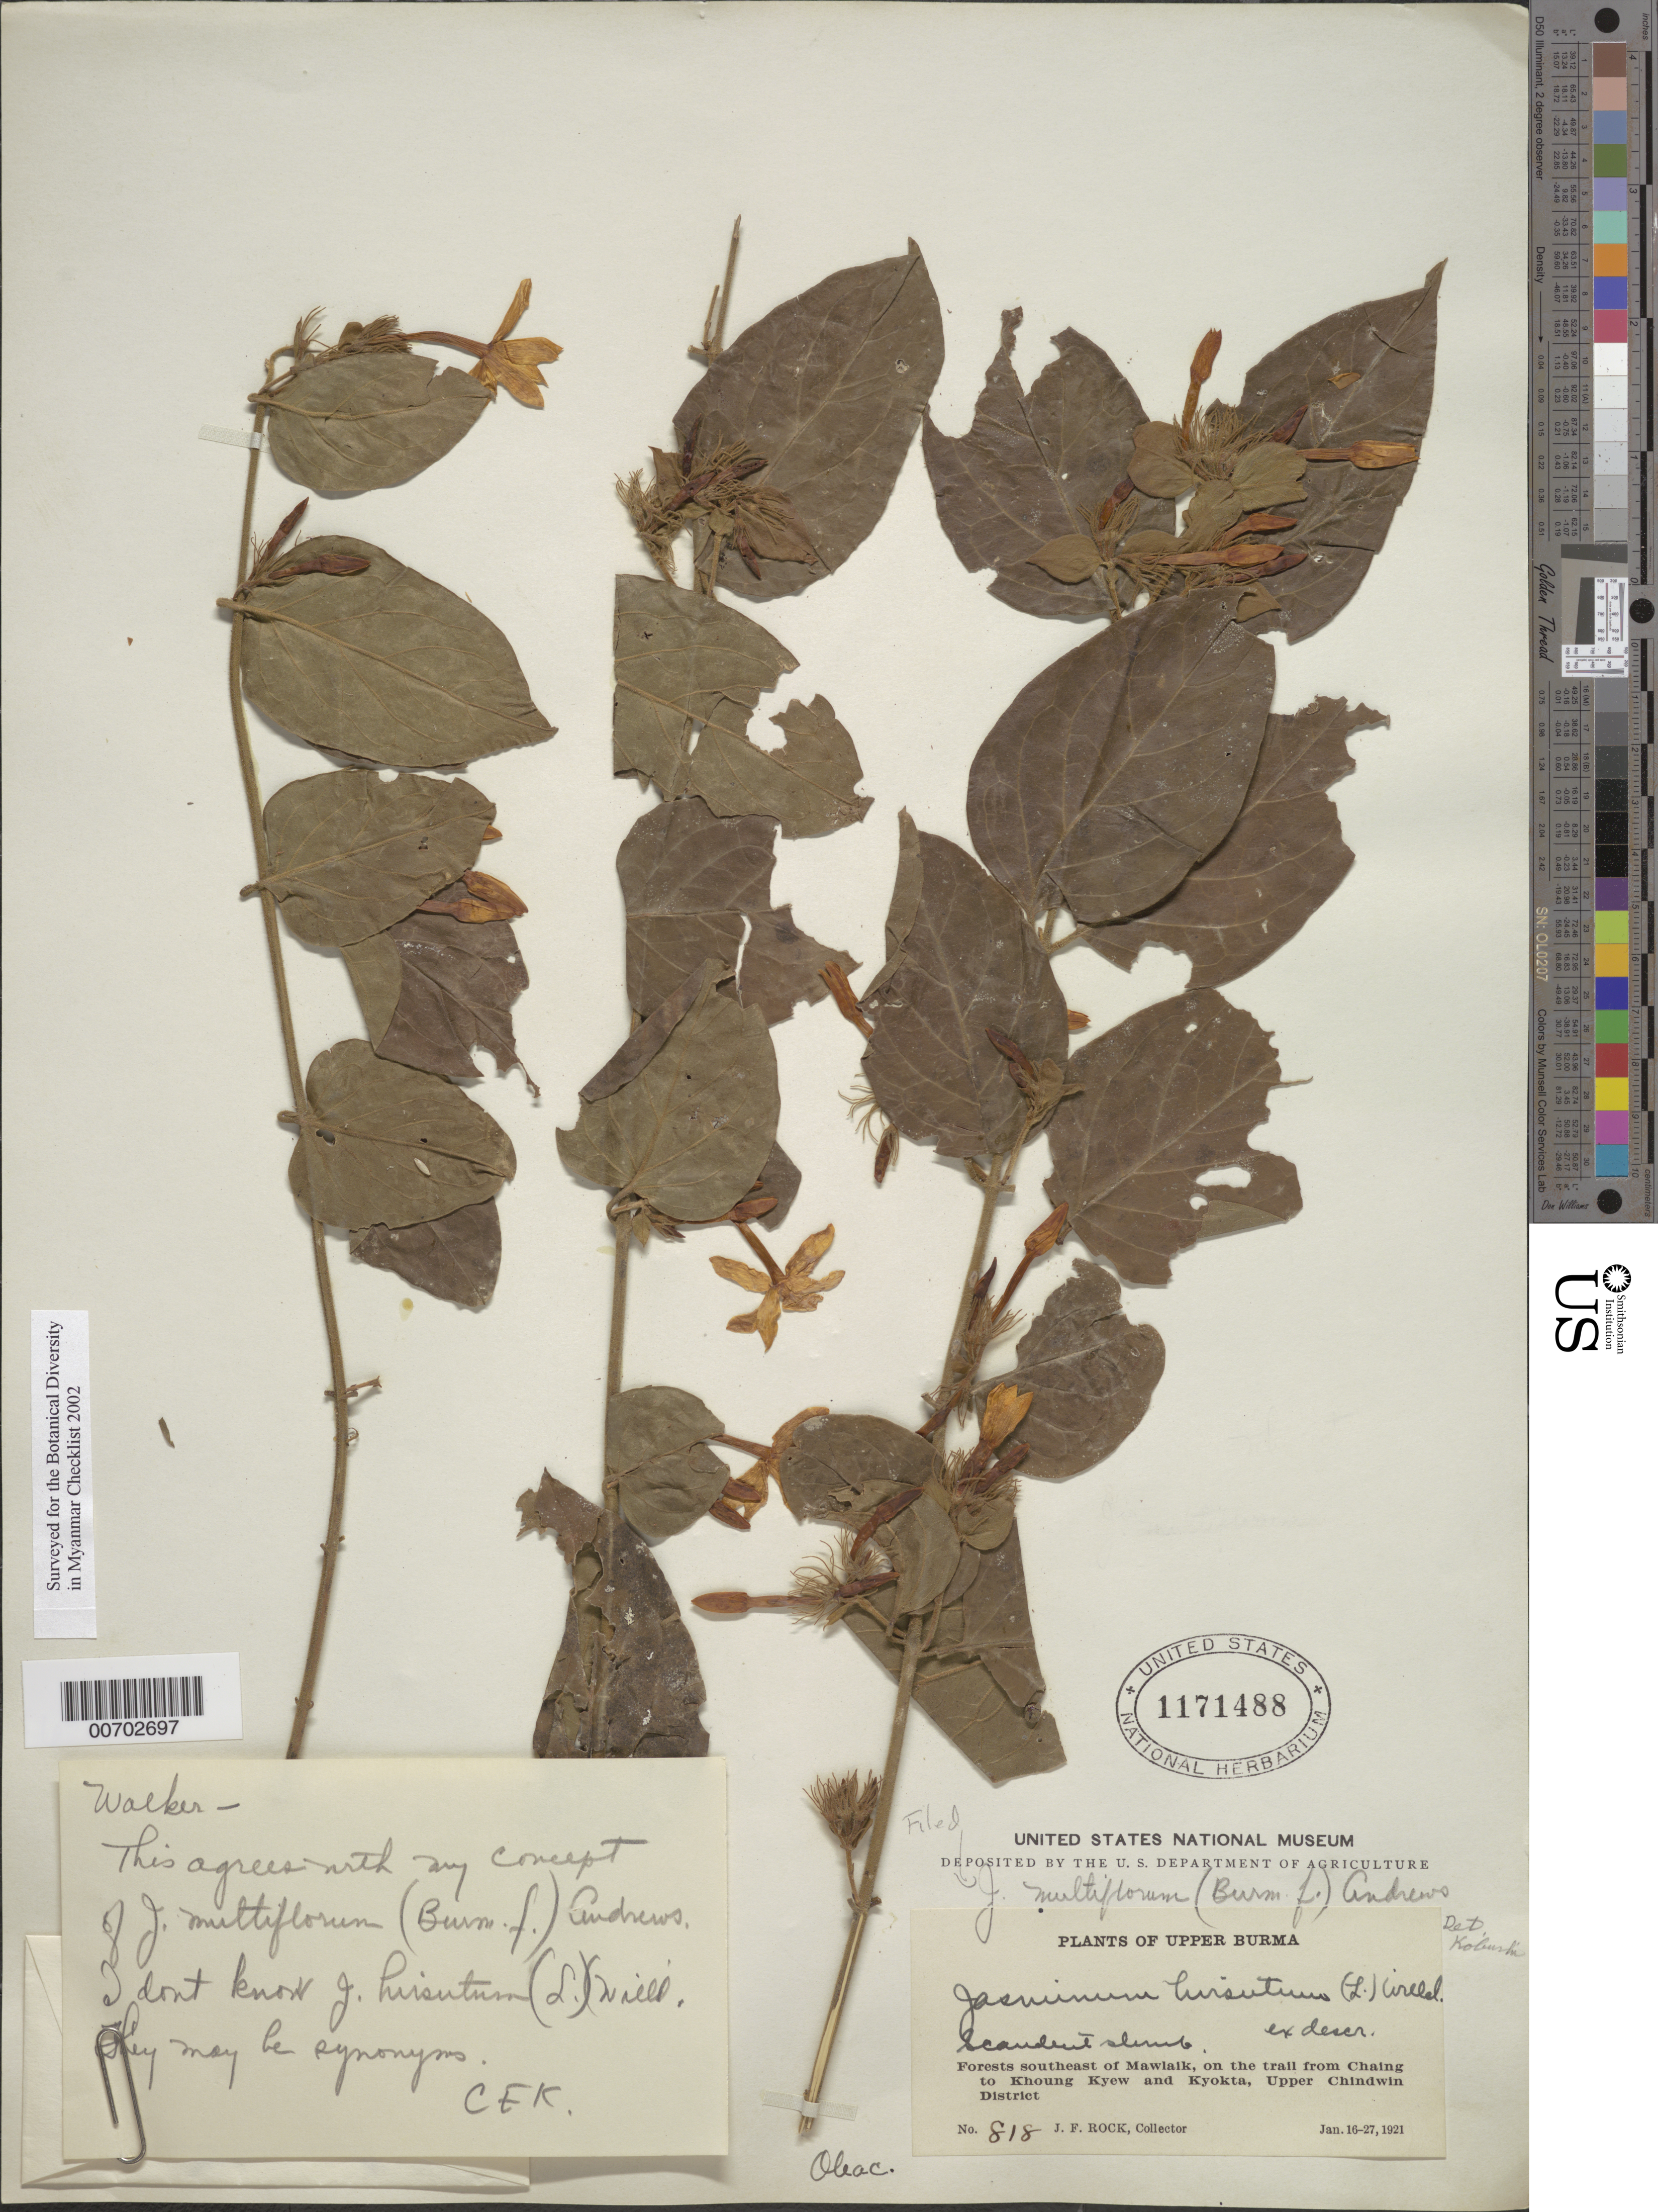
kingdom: Plantae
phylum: Tracheophyta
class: Magnoliopsida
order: Lamiales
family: Oleaceae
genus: Jasminum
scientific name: Jasminum multiflorum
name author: (Burm. f.) Andrews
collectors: J. F. Rock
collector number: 818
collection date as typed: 16 Jan 1921 to 27 Jan 1921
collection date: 1921-01-16/1921-01-27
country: Myanmar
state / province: Sagaing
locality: Upper Chindwin Dist., Mawlaik, SE of, trail from Chaing to Khoung Kyew and Kyokta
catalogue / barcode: US 1171488